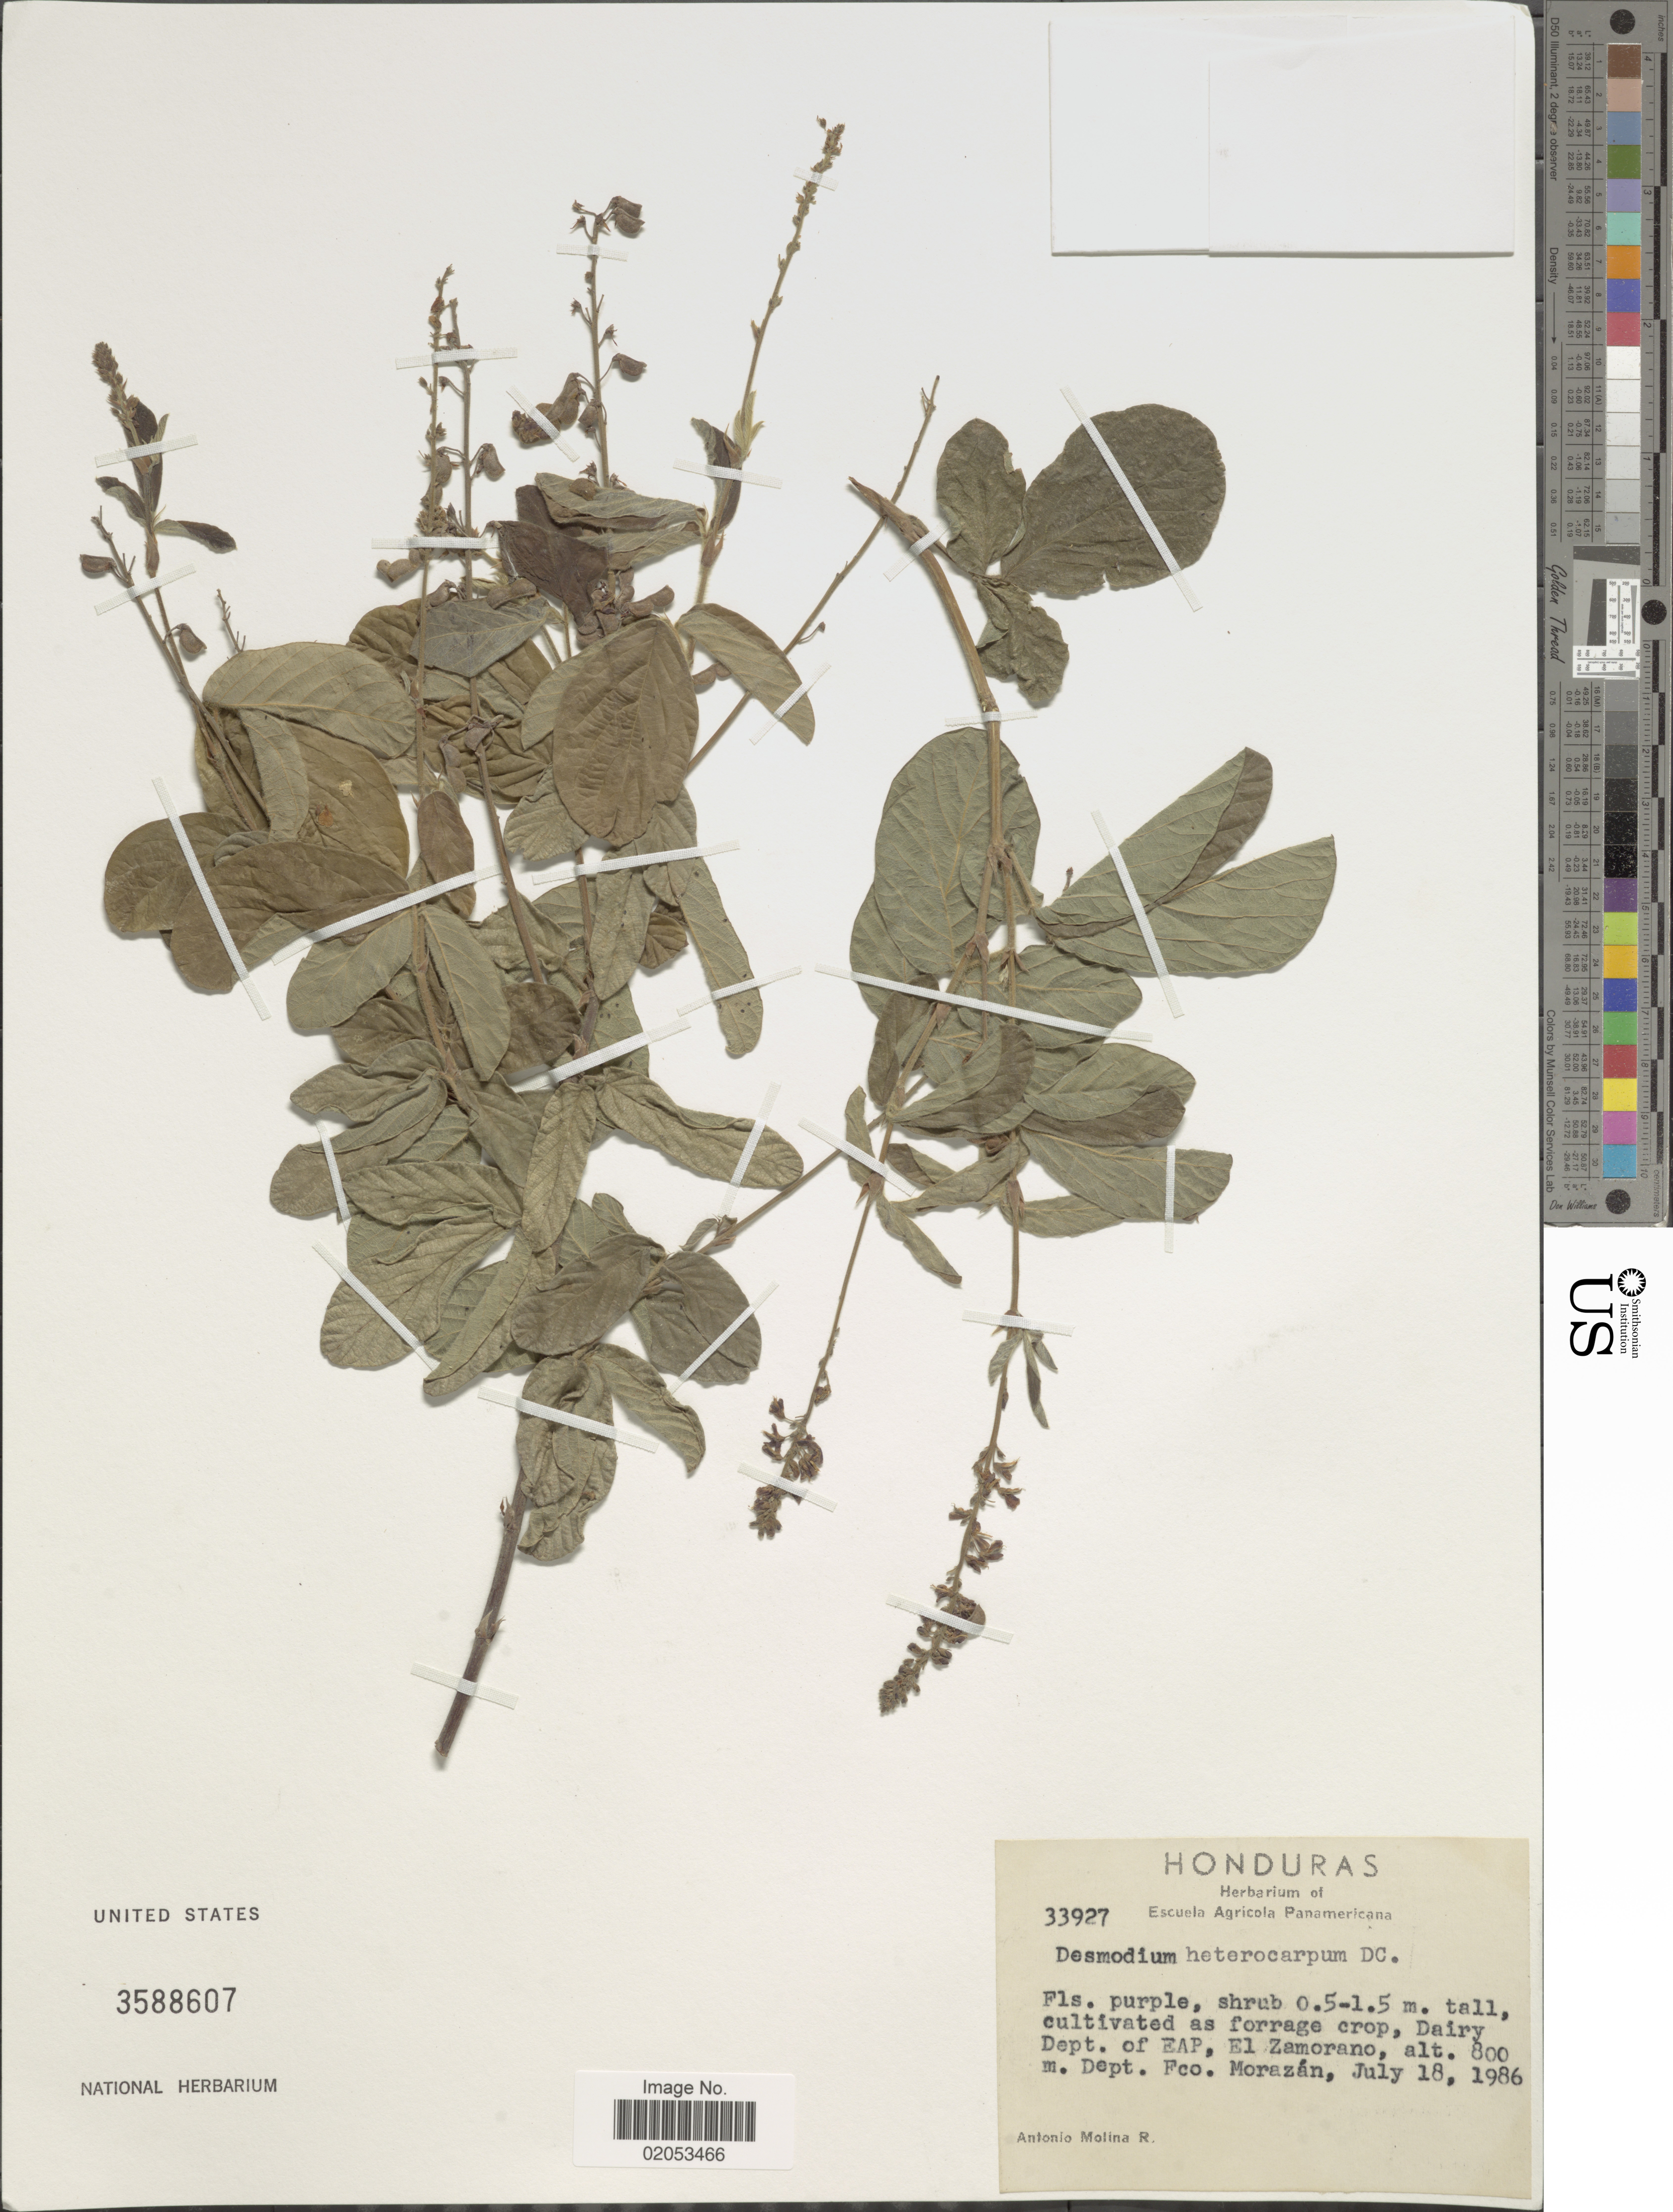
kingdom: Plantae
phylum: Tracheophyta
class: Magnoliopsida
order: Fabales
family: Fabaceae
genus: Grona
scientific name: Grona heterocarpos subsp. heterocarpos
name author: (L.) H. Ohashi & K. Ohashi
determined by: Strong, Mark T., (BOT), Smithsonian Institution - National Museum of Natural History (UNITED STATES)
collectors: A. Molina R.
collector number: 33927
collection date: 1986-07-18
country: Honduras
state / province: Fco. Morazán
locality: Cultivated as forrage crop, Dairy Dept. Of EAP, El Zamorano, Dept Fco, Morazán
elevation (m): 800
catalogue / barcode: US 3588607